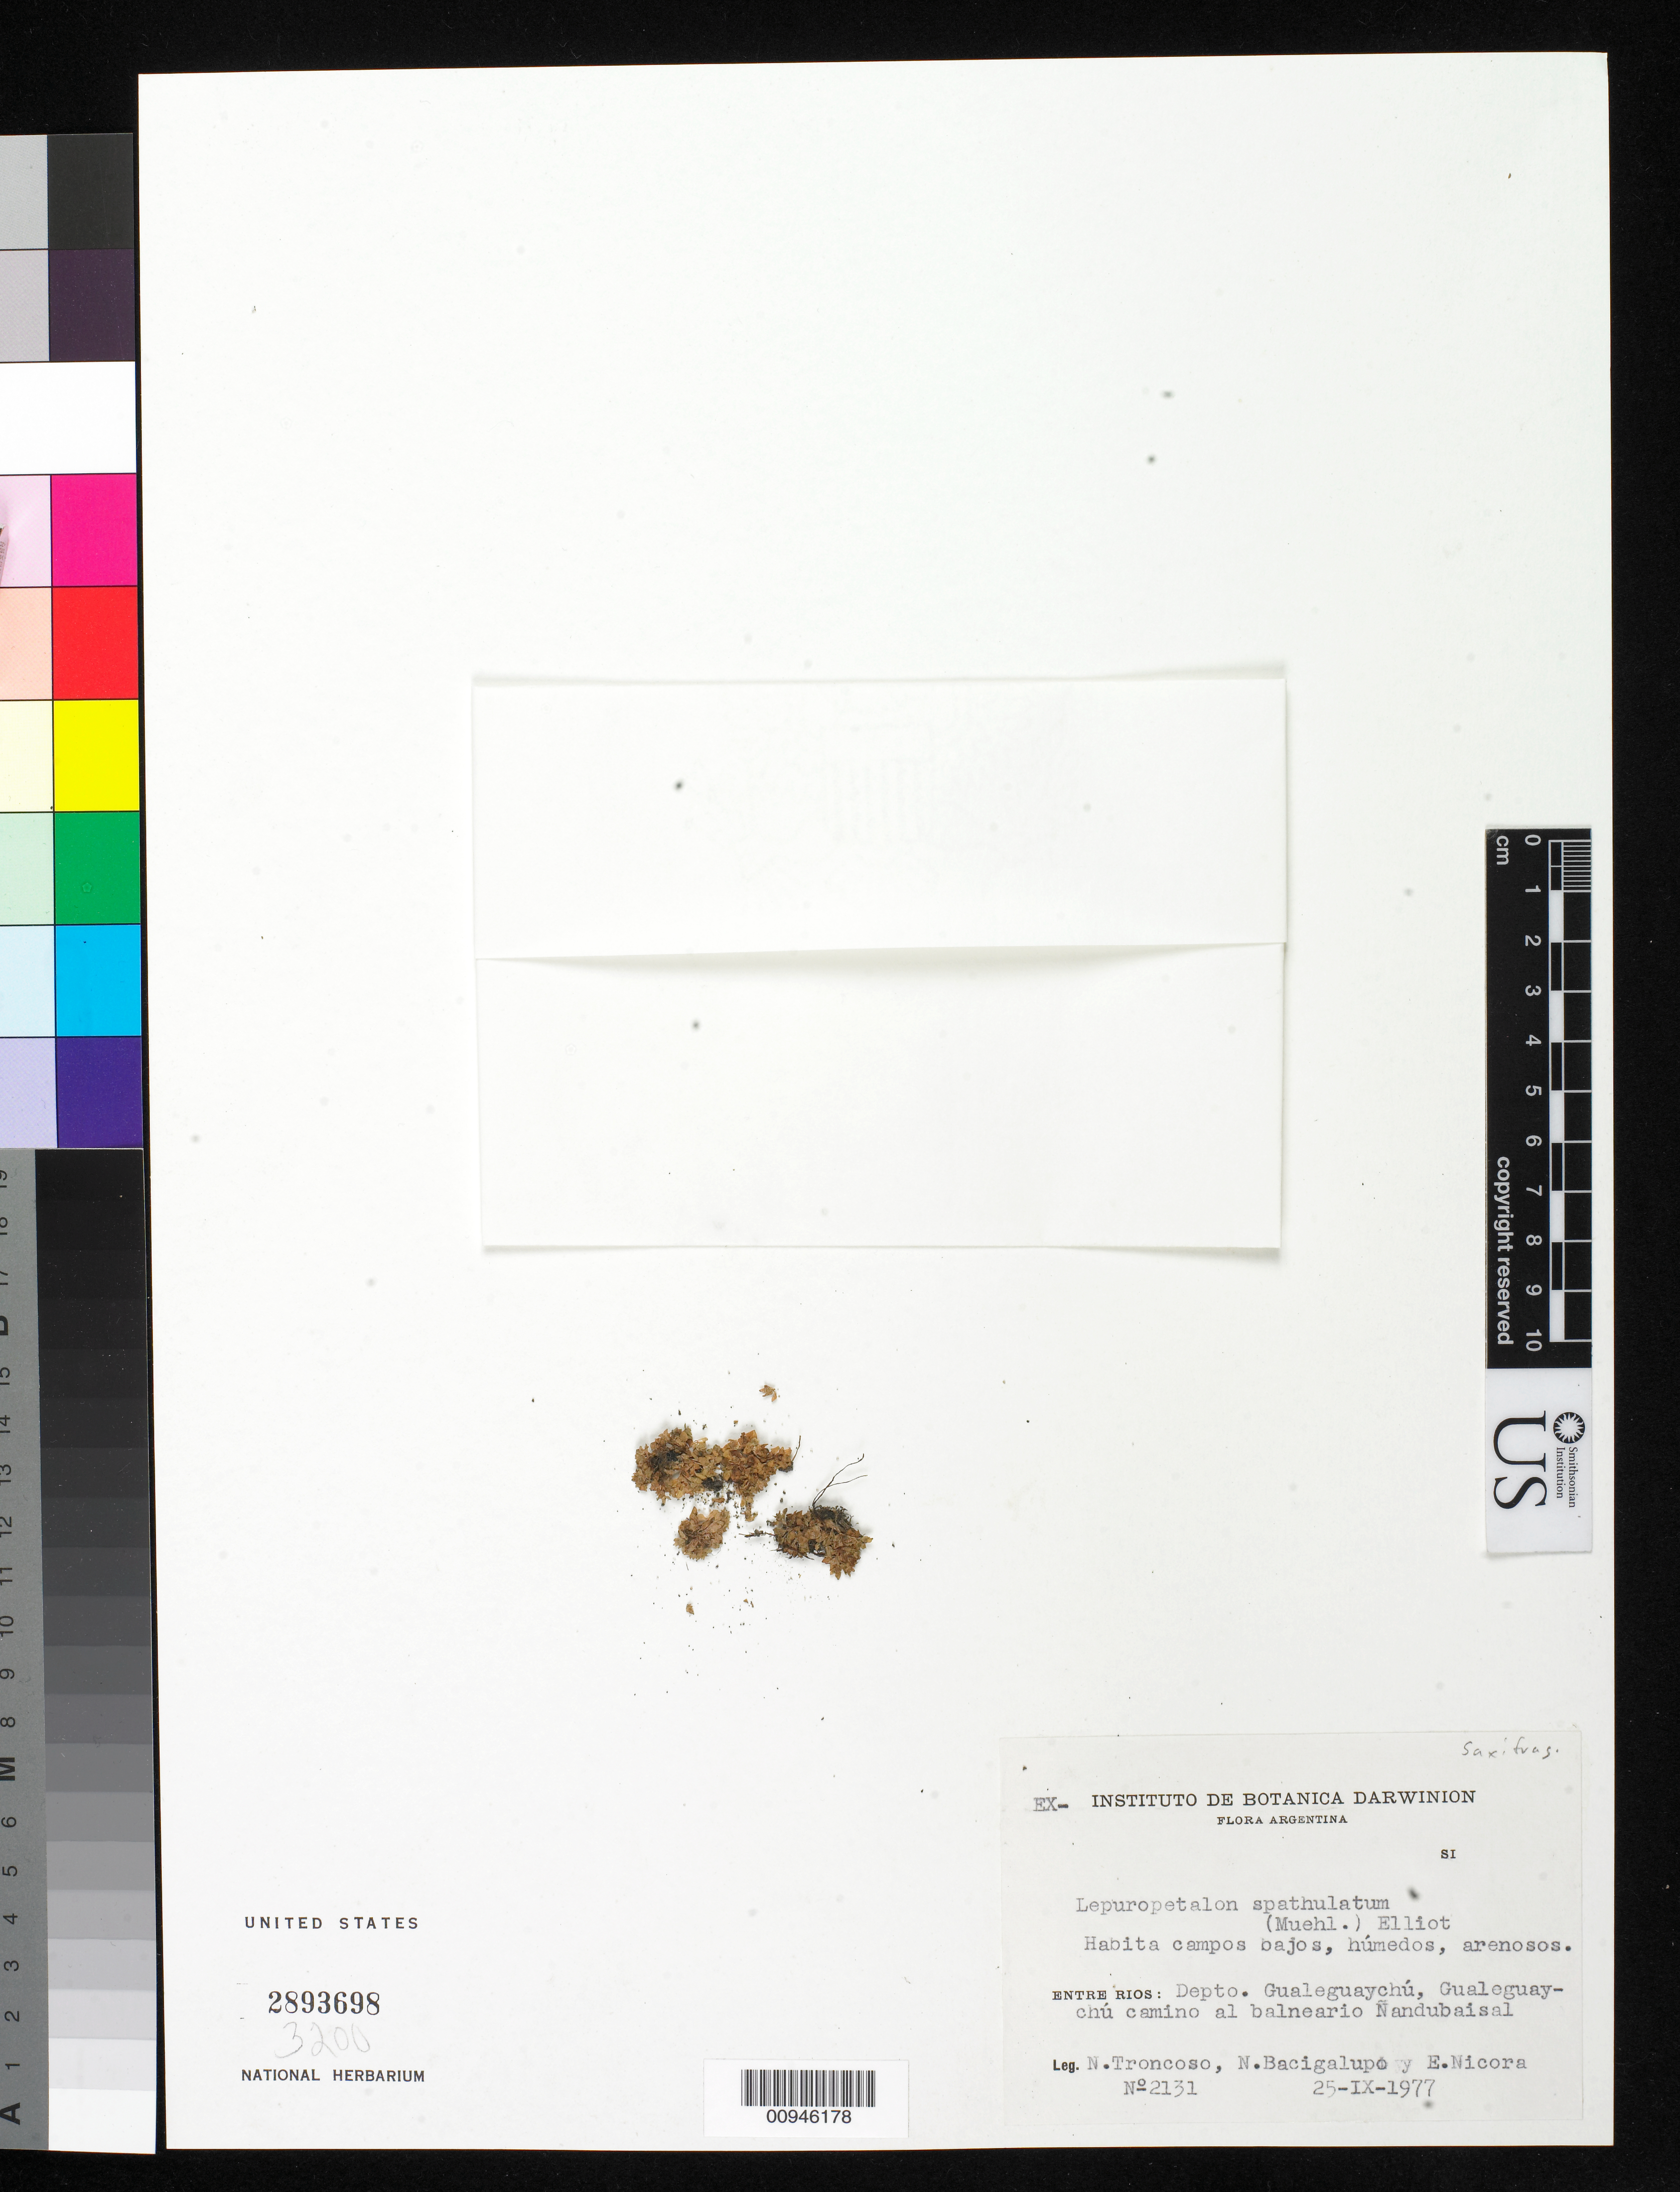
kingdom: Plantae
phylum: Tracheophyta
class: Magnoliopsida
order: Celastrales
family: Parnassiaceae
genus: Lepuropetalon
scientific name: Lepuropetalon spathulatum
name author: Elliott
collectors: N. Troncoso, N. M. Bacigalupo & E. Nicora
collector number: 2131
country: Argentina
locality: Between rios, Gualeguaychu, Gualeguaychu camino al balneario Nandubaisal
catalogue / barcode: US 2893698